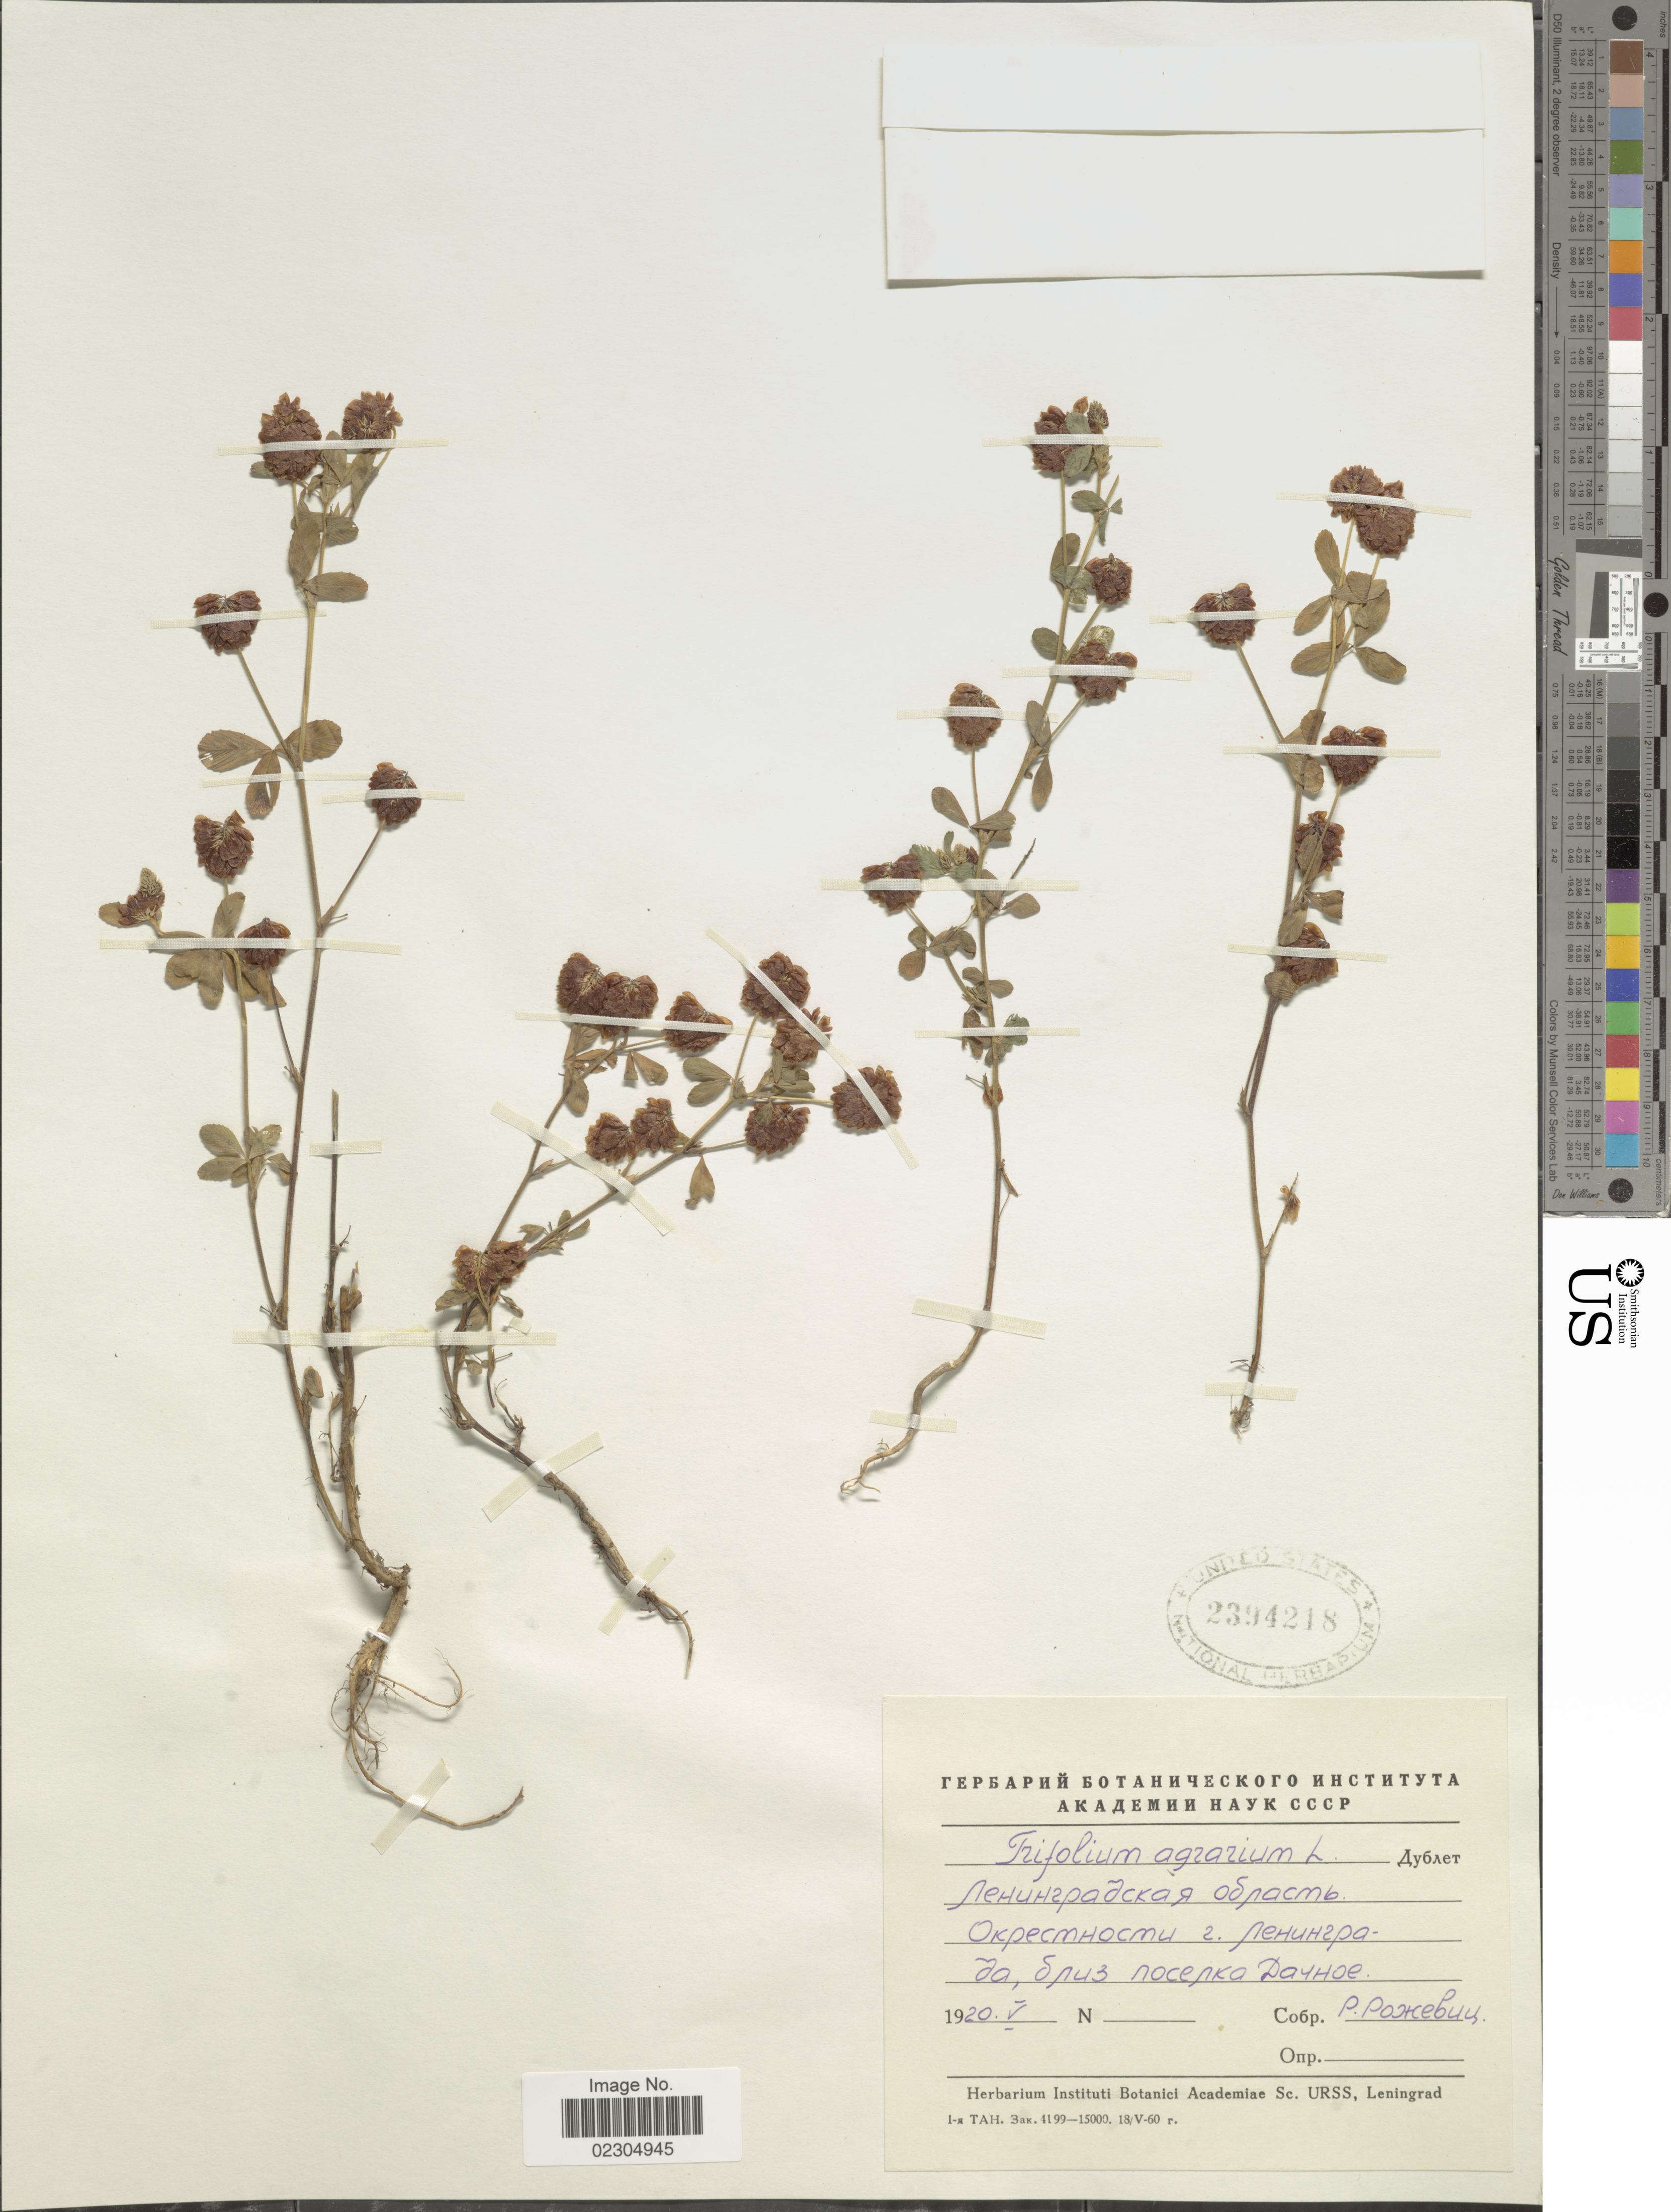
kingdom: Plantae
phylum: Tracheophyta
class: Magnoliopsida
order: Fabales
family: Fabaceae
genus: Trifolium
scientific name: Trifolium aureum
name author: Pollich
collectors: R. Rozhevits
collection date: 1920-05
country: Russian Federation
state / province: St. Petersburg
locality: Vicinity of St. Petersburg near Dachnoe village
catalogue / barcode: US 2394218